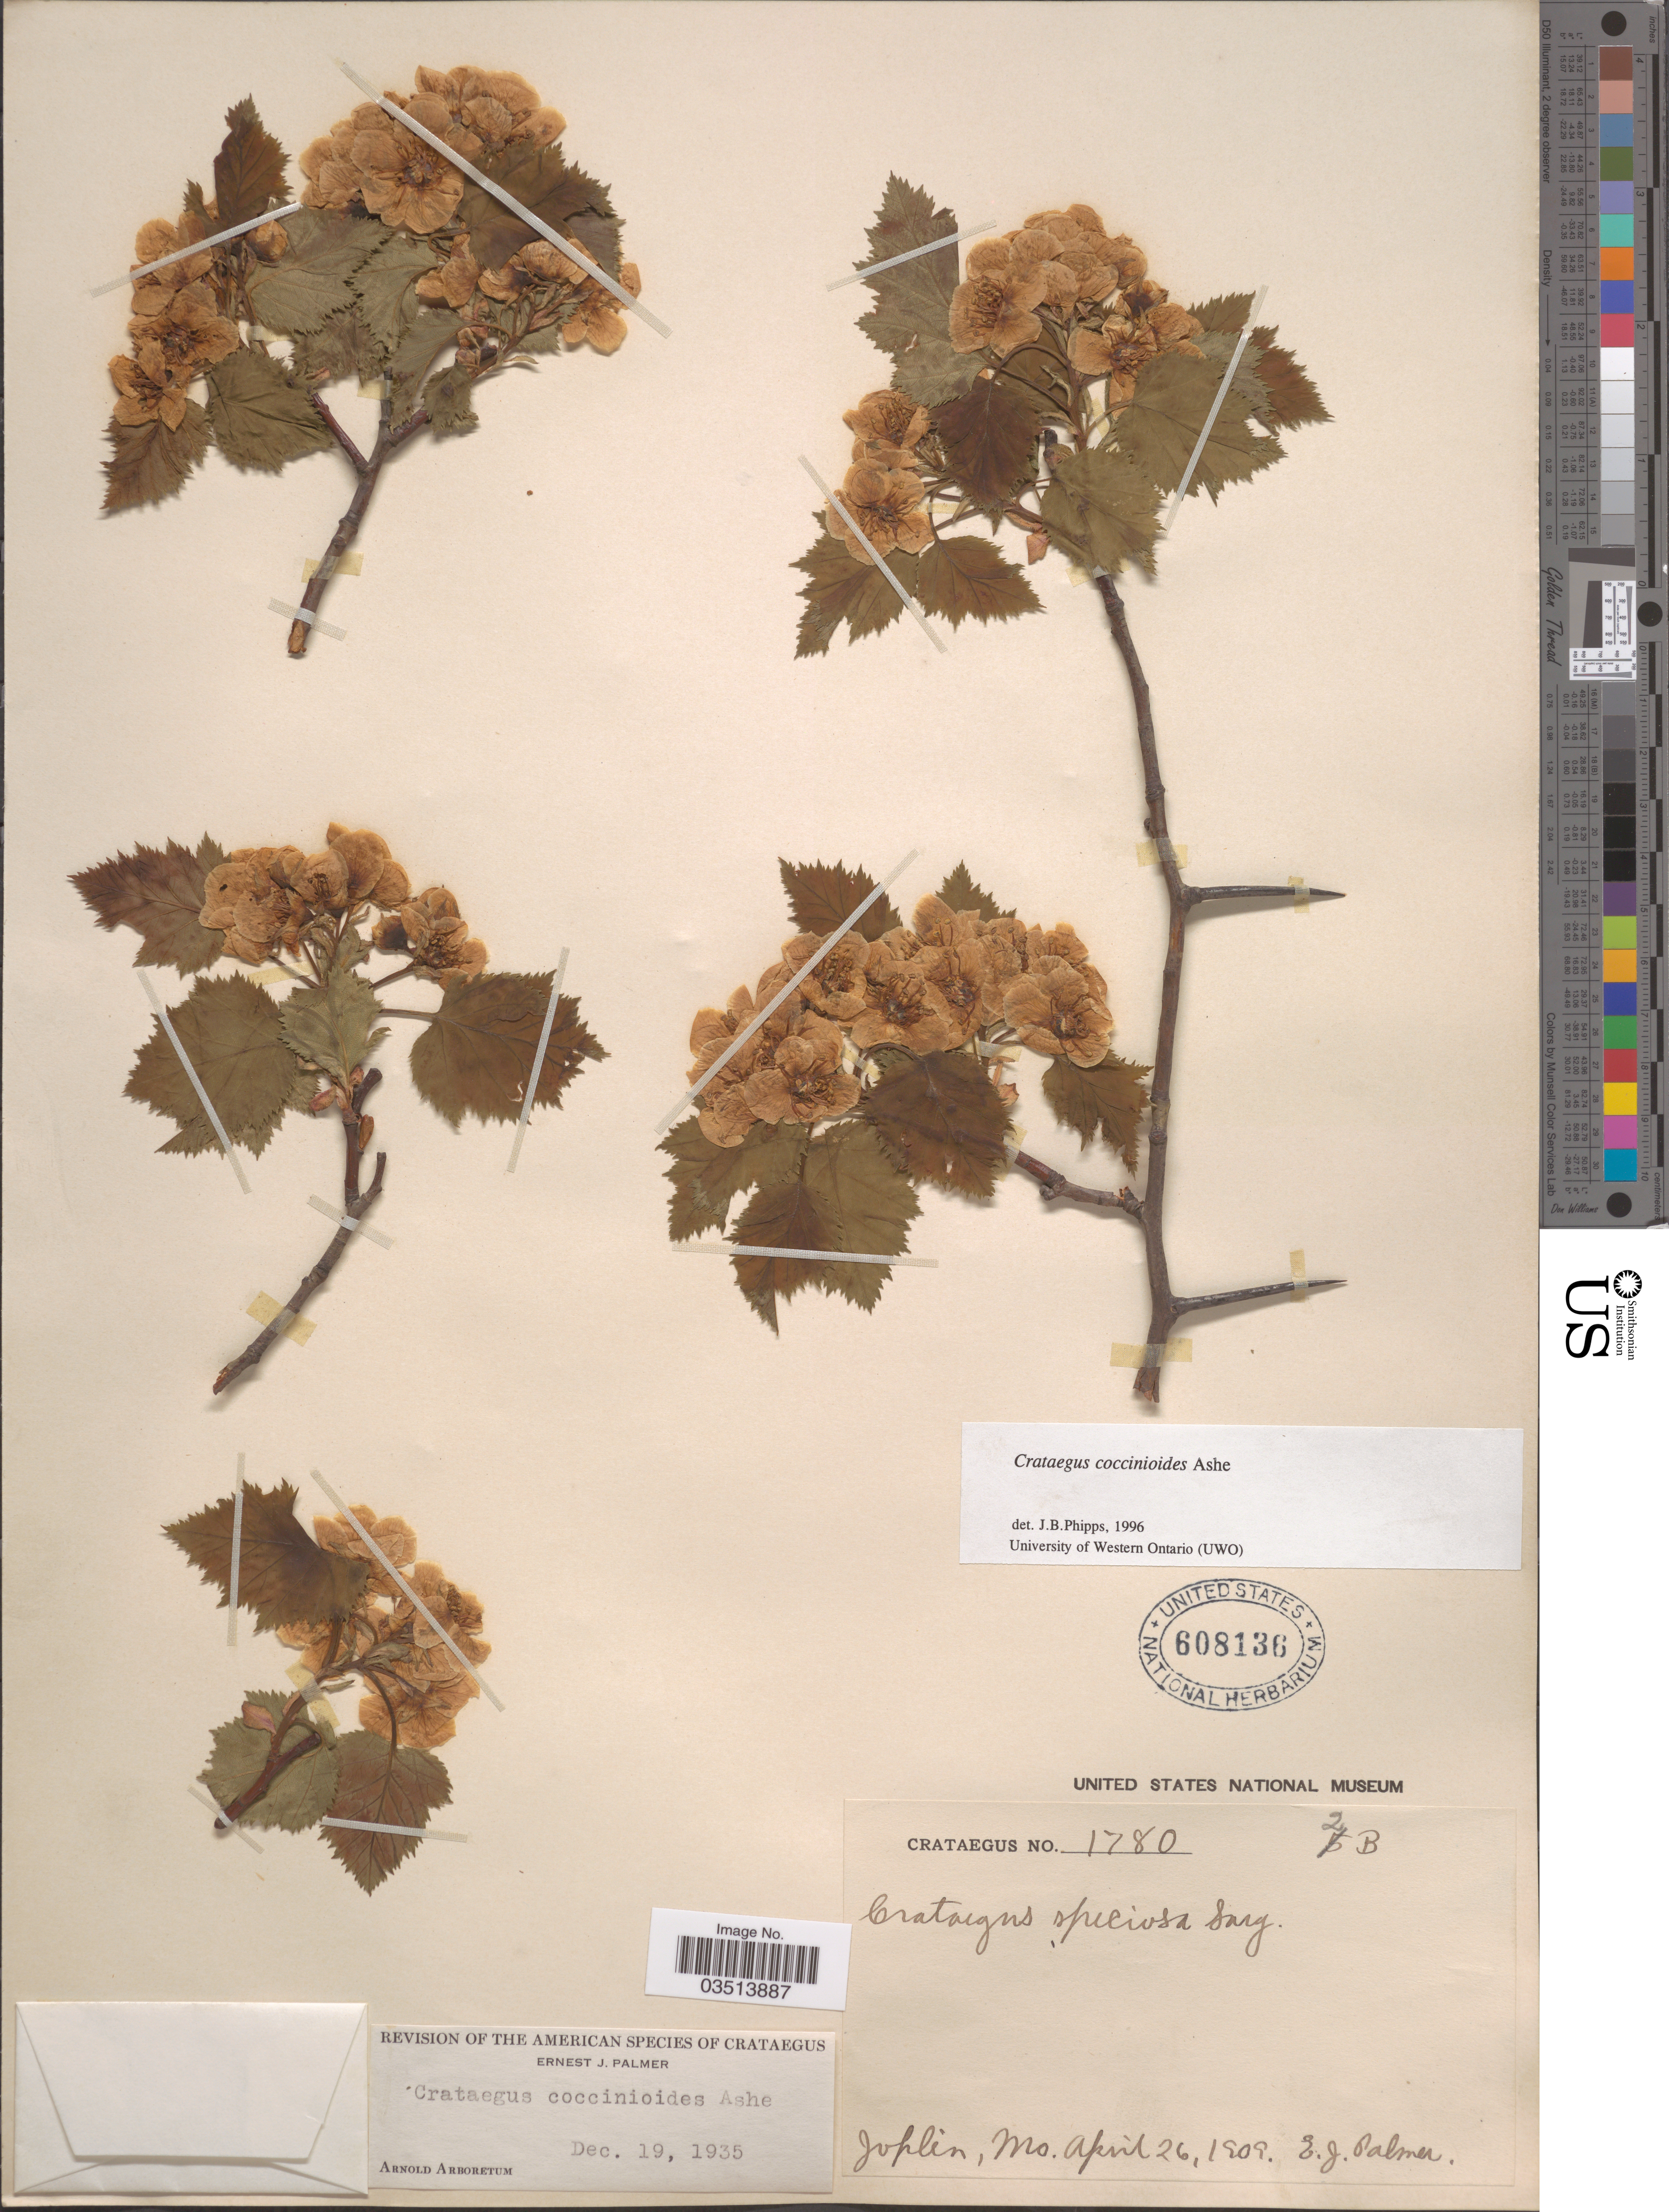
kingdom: Plantae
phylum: Tracheophyta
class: Magnoliopsida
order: Rosales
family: Rosaceae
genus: Crataegus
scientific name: Crataegus coccinioides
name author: Ashe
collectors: E. J. Palmer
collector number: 1780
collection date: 1909-04-26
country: United States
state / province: Missouri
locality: Joplin.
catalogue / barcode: US 608136